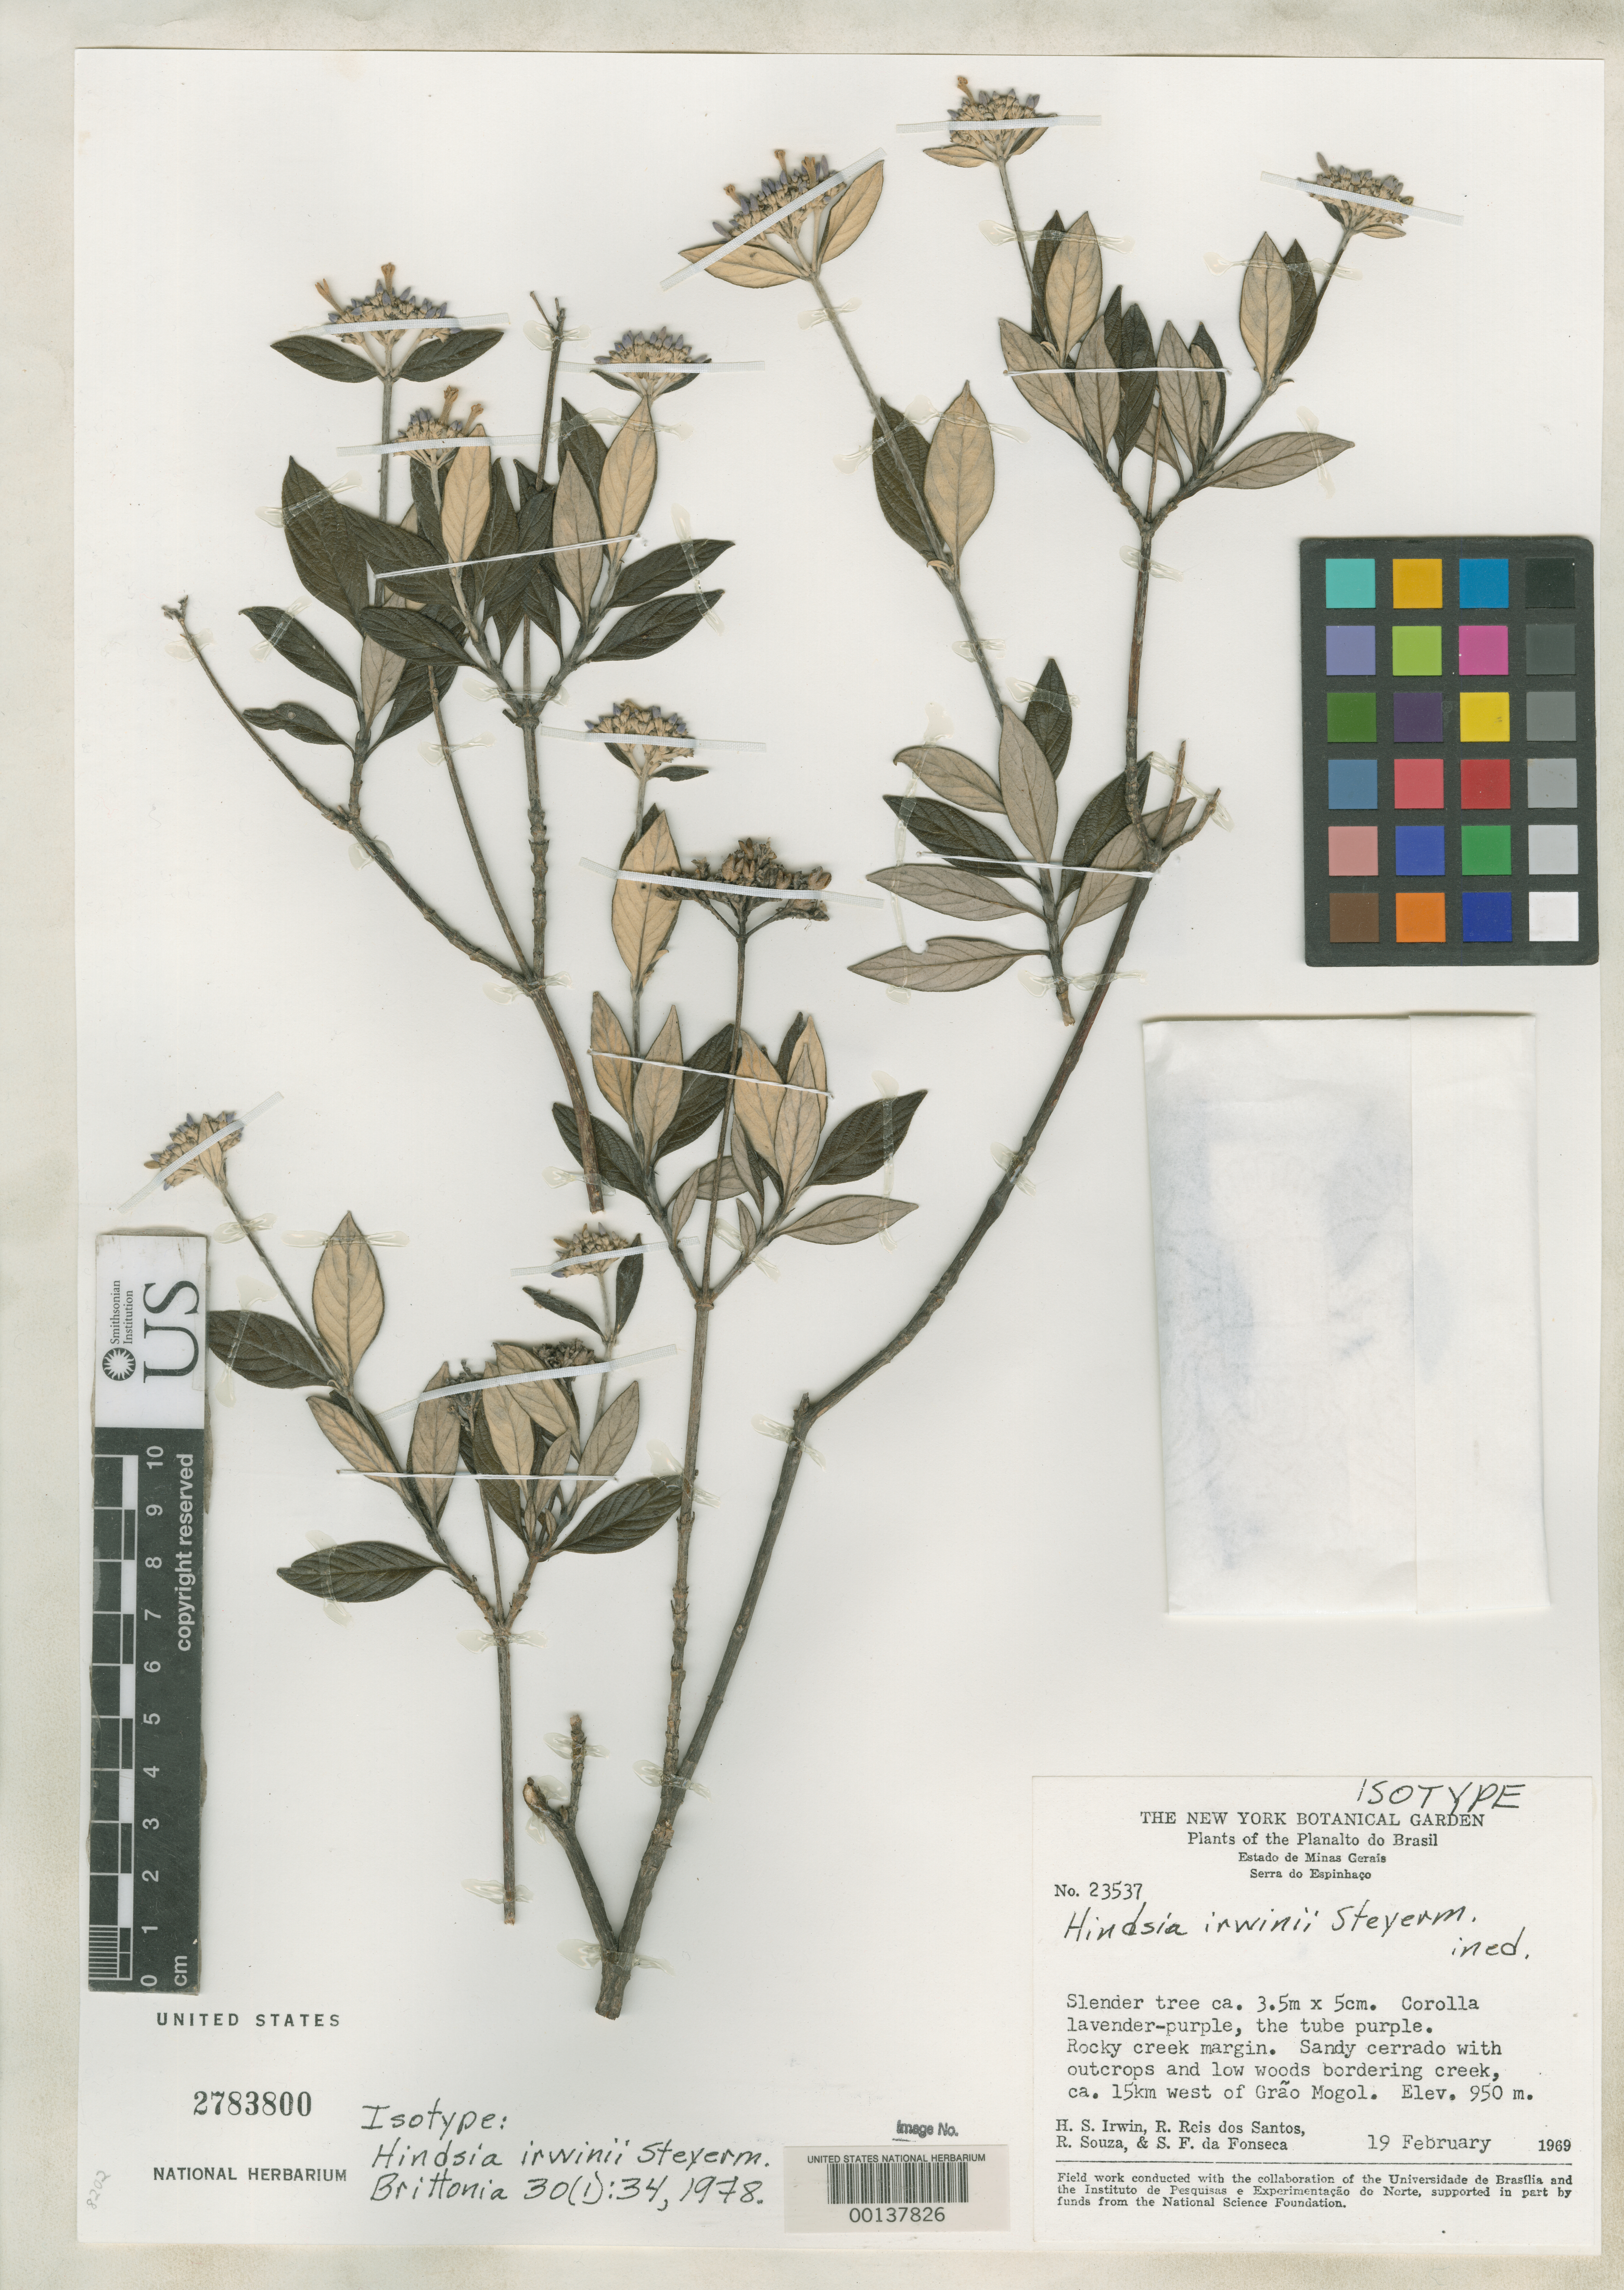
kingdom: Plantae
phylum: Tracheophyta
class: Magnoliopsida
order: Gentianales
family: Rubiaceae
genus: Hindsia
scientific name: Hindsia irwinii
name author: Steyerm.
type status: Isotype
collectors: H. Irwin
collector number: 23537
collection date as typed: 19 Feb 1969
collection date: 1969-02-19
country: Brazil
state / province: Minas Gerais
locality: Serra do Espinhaco, 15 km. W of Grao Mogol.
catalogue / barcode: US 2783800